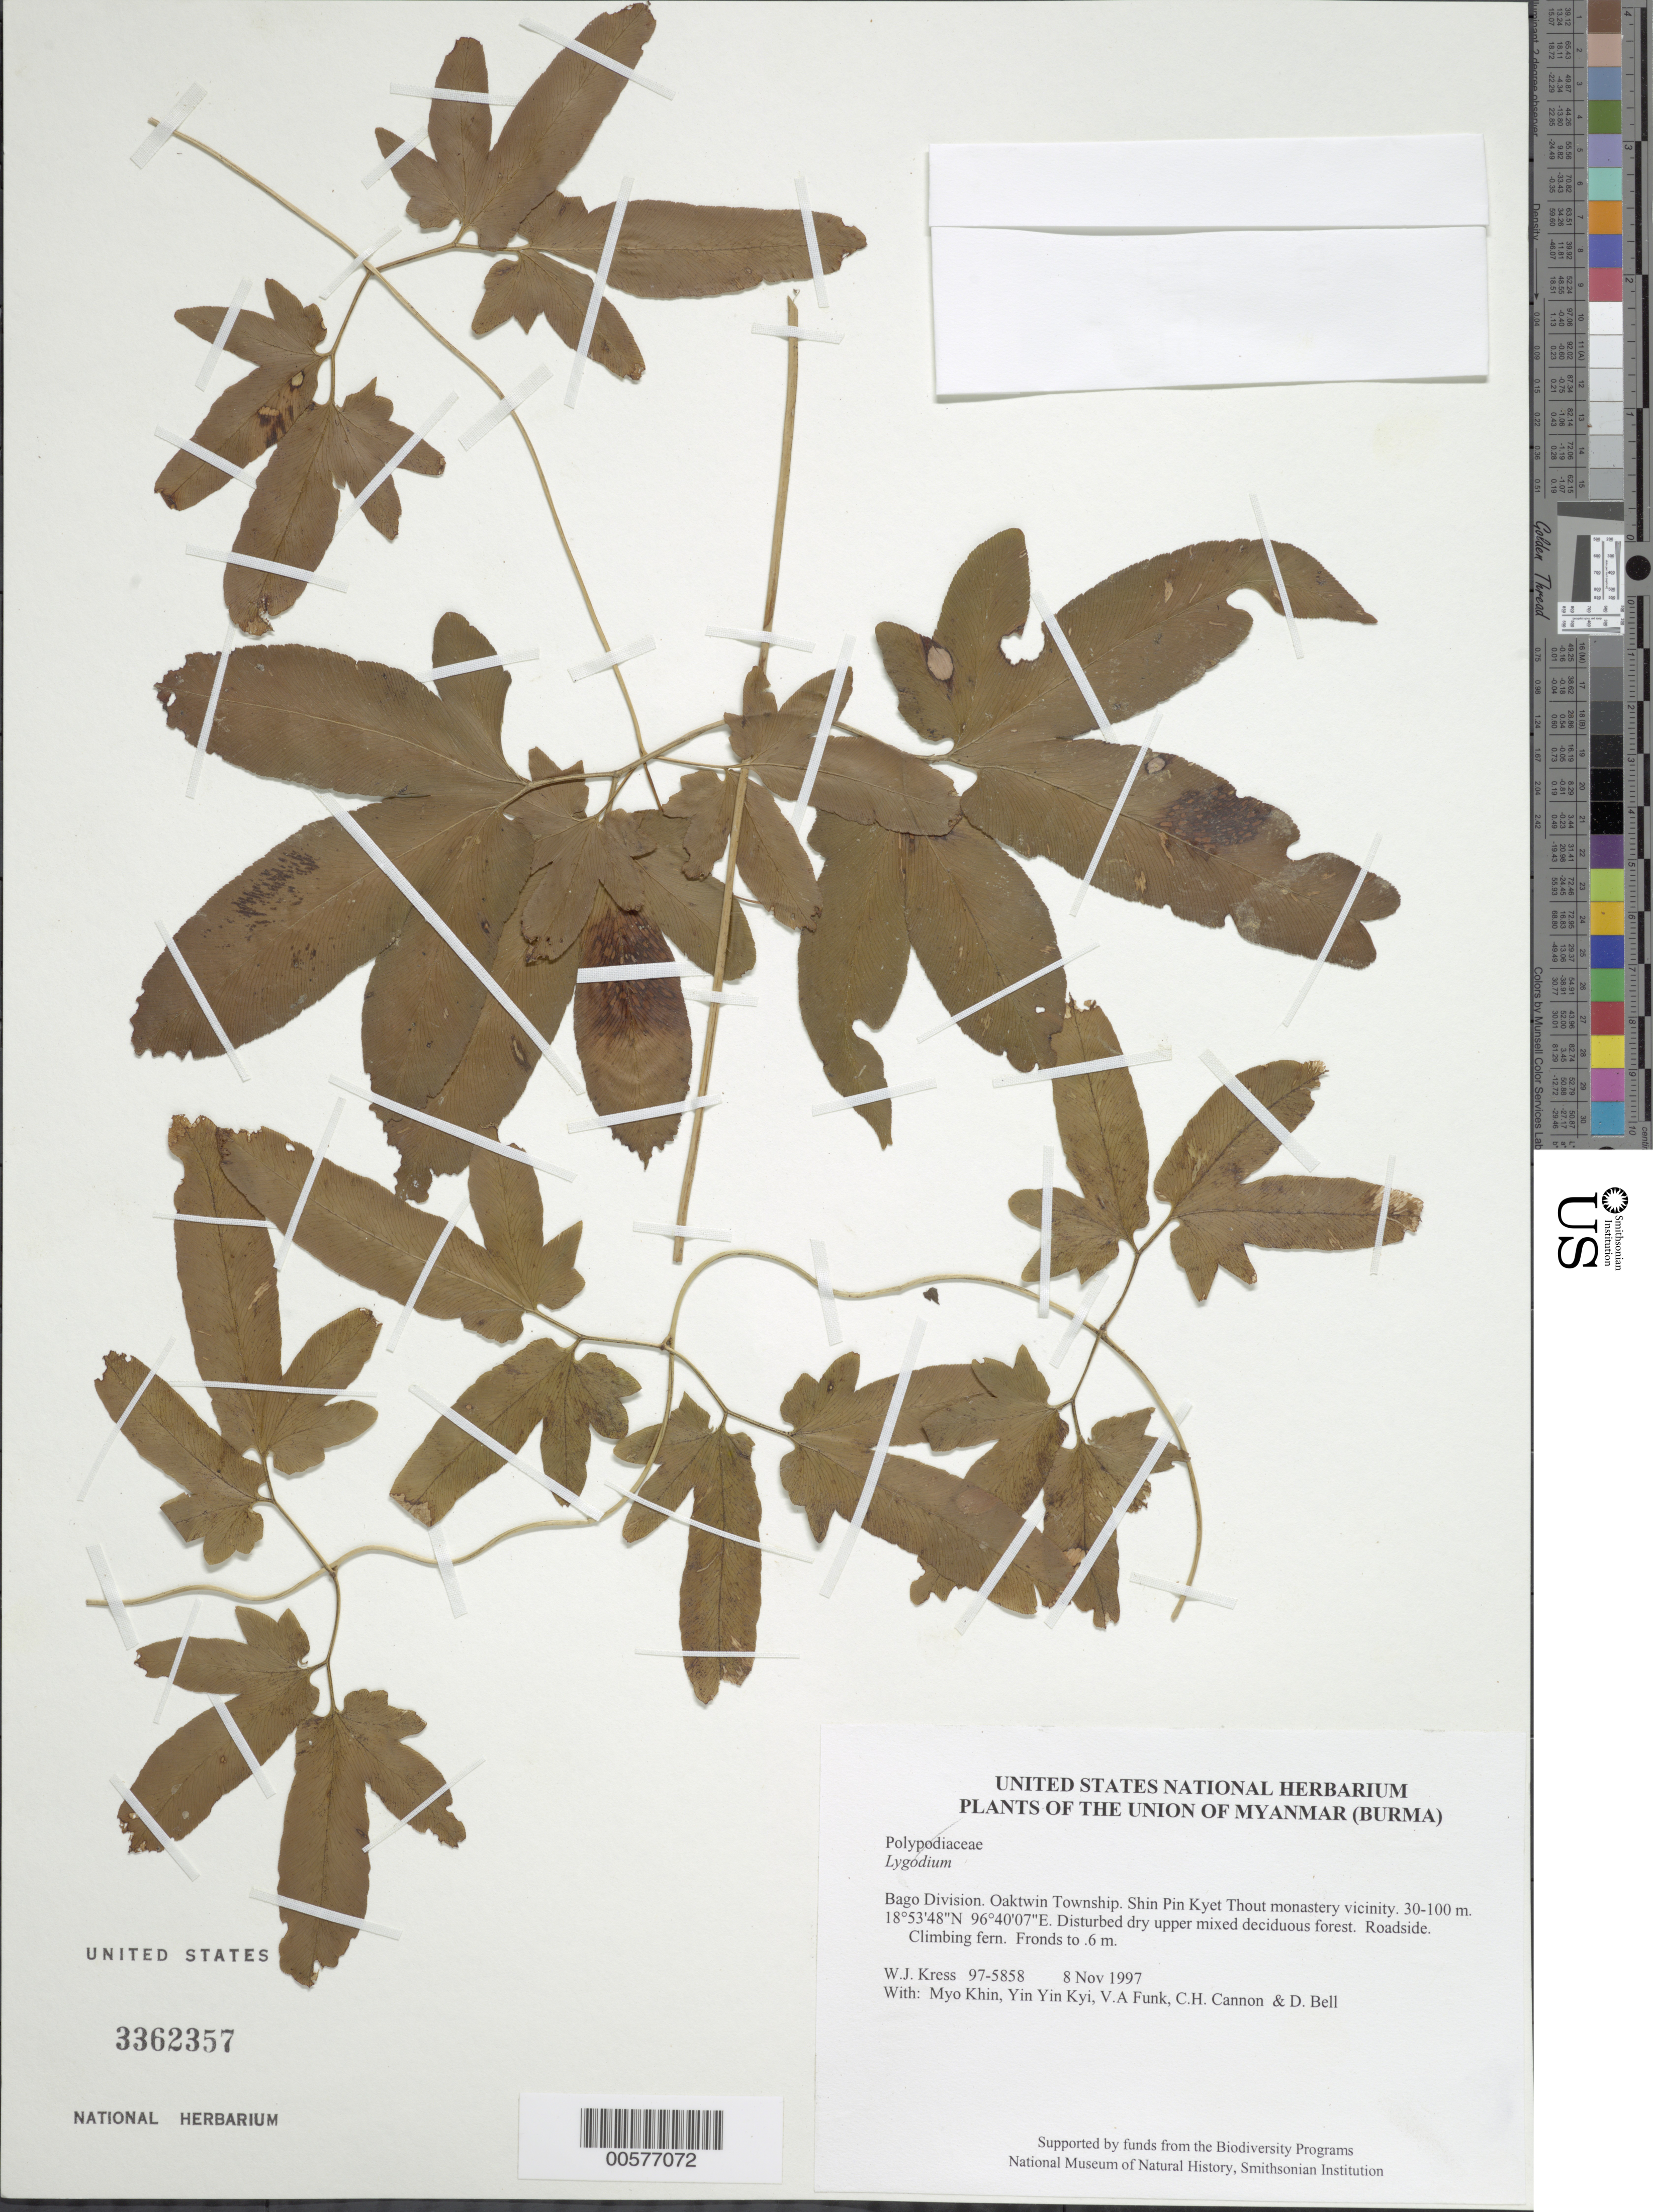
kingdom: Plantae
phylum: Tracheophyta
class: Polypodiopsida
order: Schizaeales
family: Lygodiaceae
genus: Lygodium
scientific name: Lygodium sp.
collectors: W. J. Kress, Myo Khin, Yin Yin Kyi, V. Funk, C. H. Cannon & D. A. Bell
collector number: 97-5858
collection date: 1997-11-08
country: Myanmar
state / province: Bago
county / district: Oaktwin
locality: Shin Pin Kyet Thout monastery vicinity.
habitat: Disturbed dry upper mixed deciduous forest. Roadside.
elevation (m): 30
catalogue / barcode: US 3362357